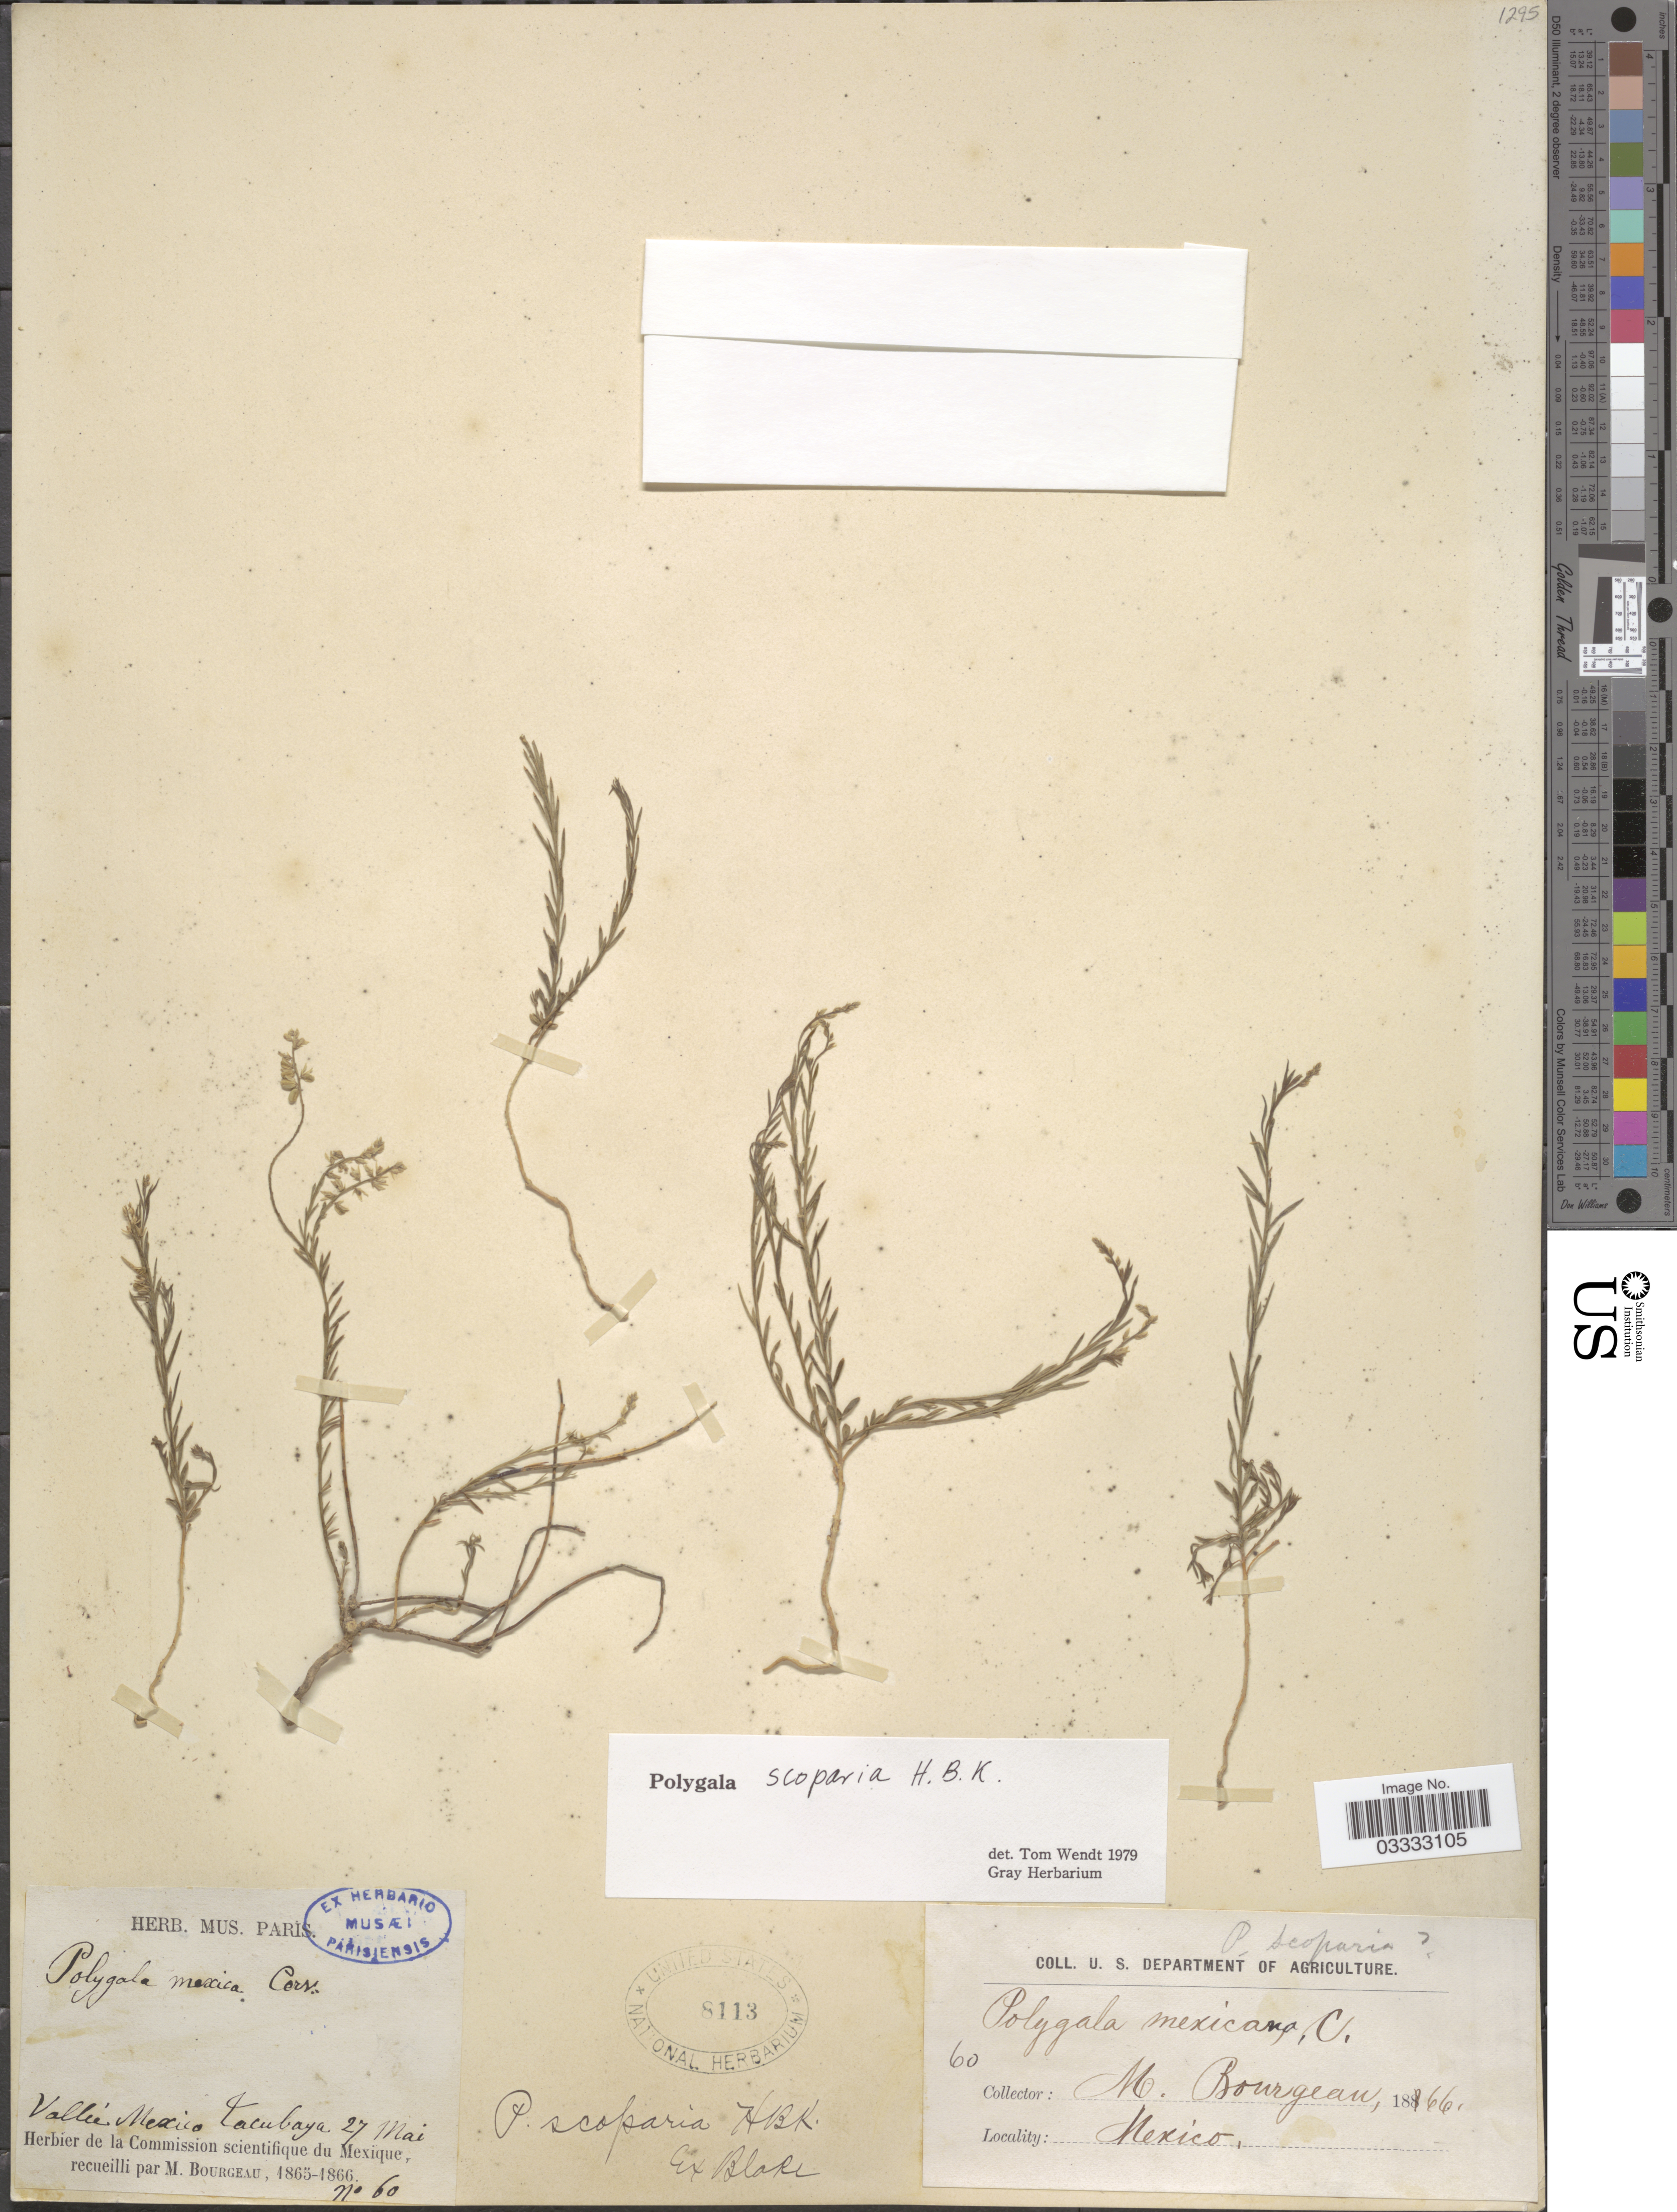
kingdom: Plantae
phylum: Tracheophyta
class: Magnoliopsida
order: Fabales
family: Polygalaceae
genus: Polygala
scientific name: Polygala scoparia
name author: Kunth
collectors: M. Bourgeau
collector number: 60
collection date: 1866-05-27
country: Mexico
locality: Vallée Mexico Tacubaya.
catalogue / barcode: US 8113